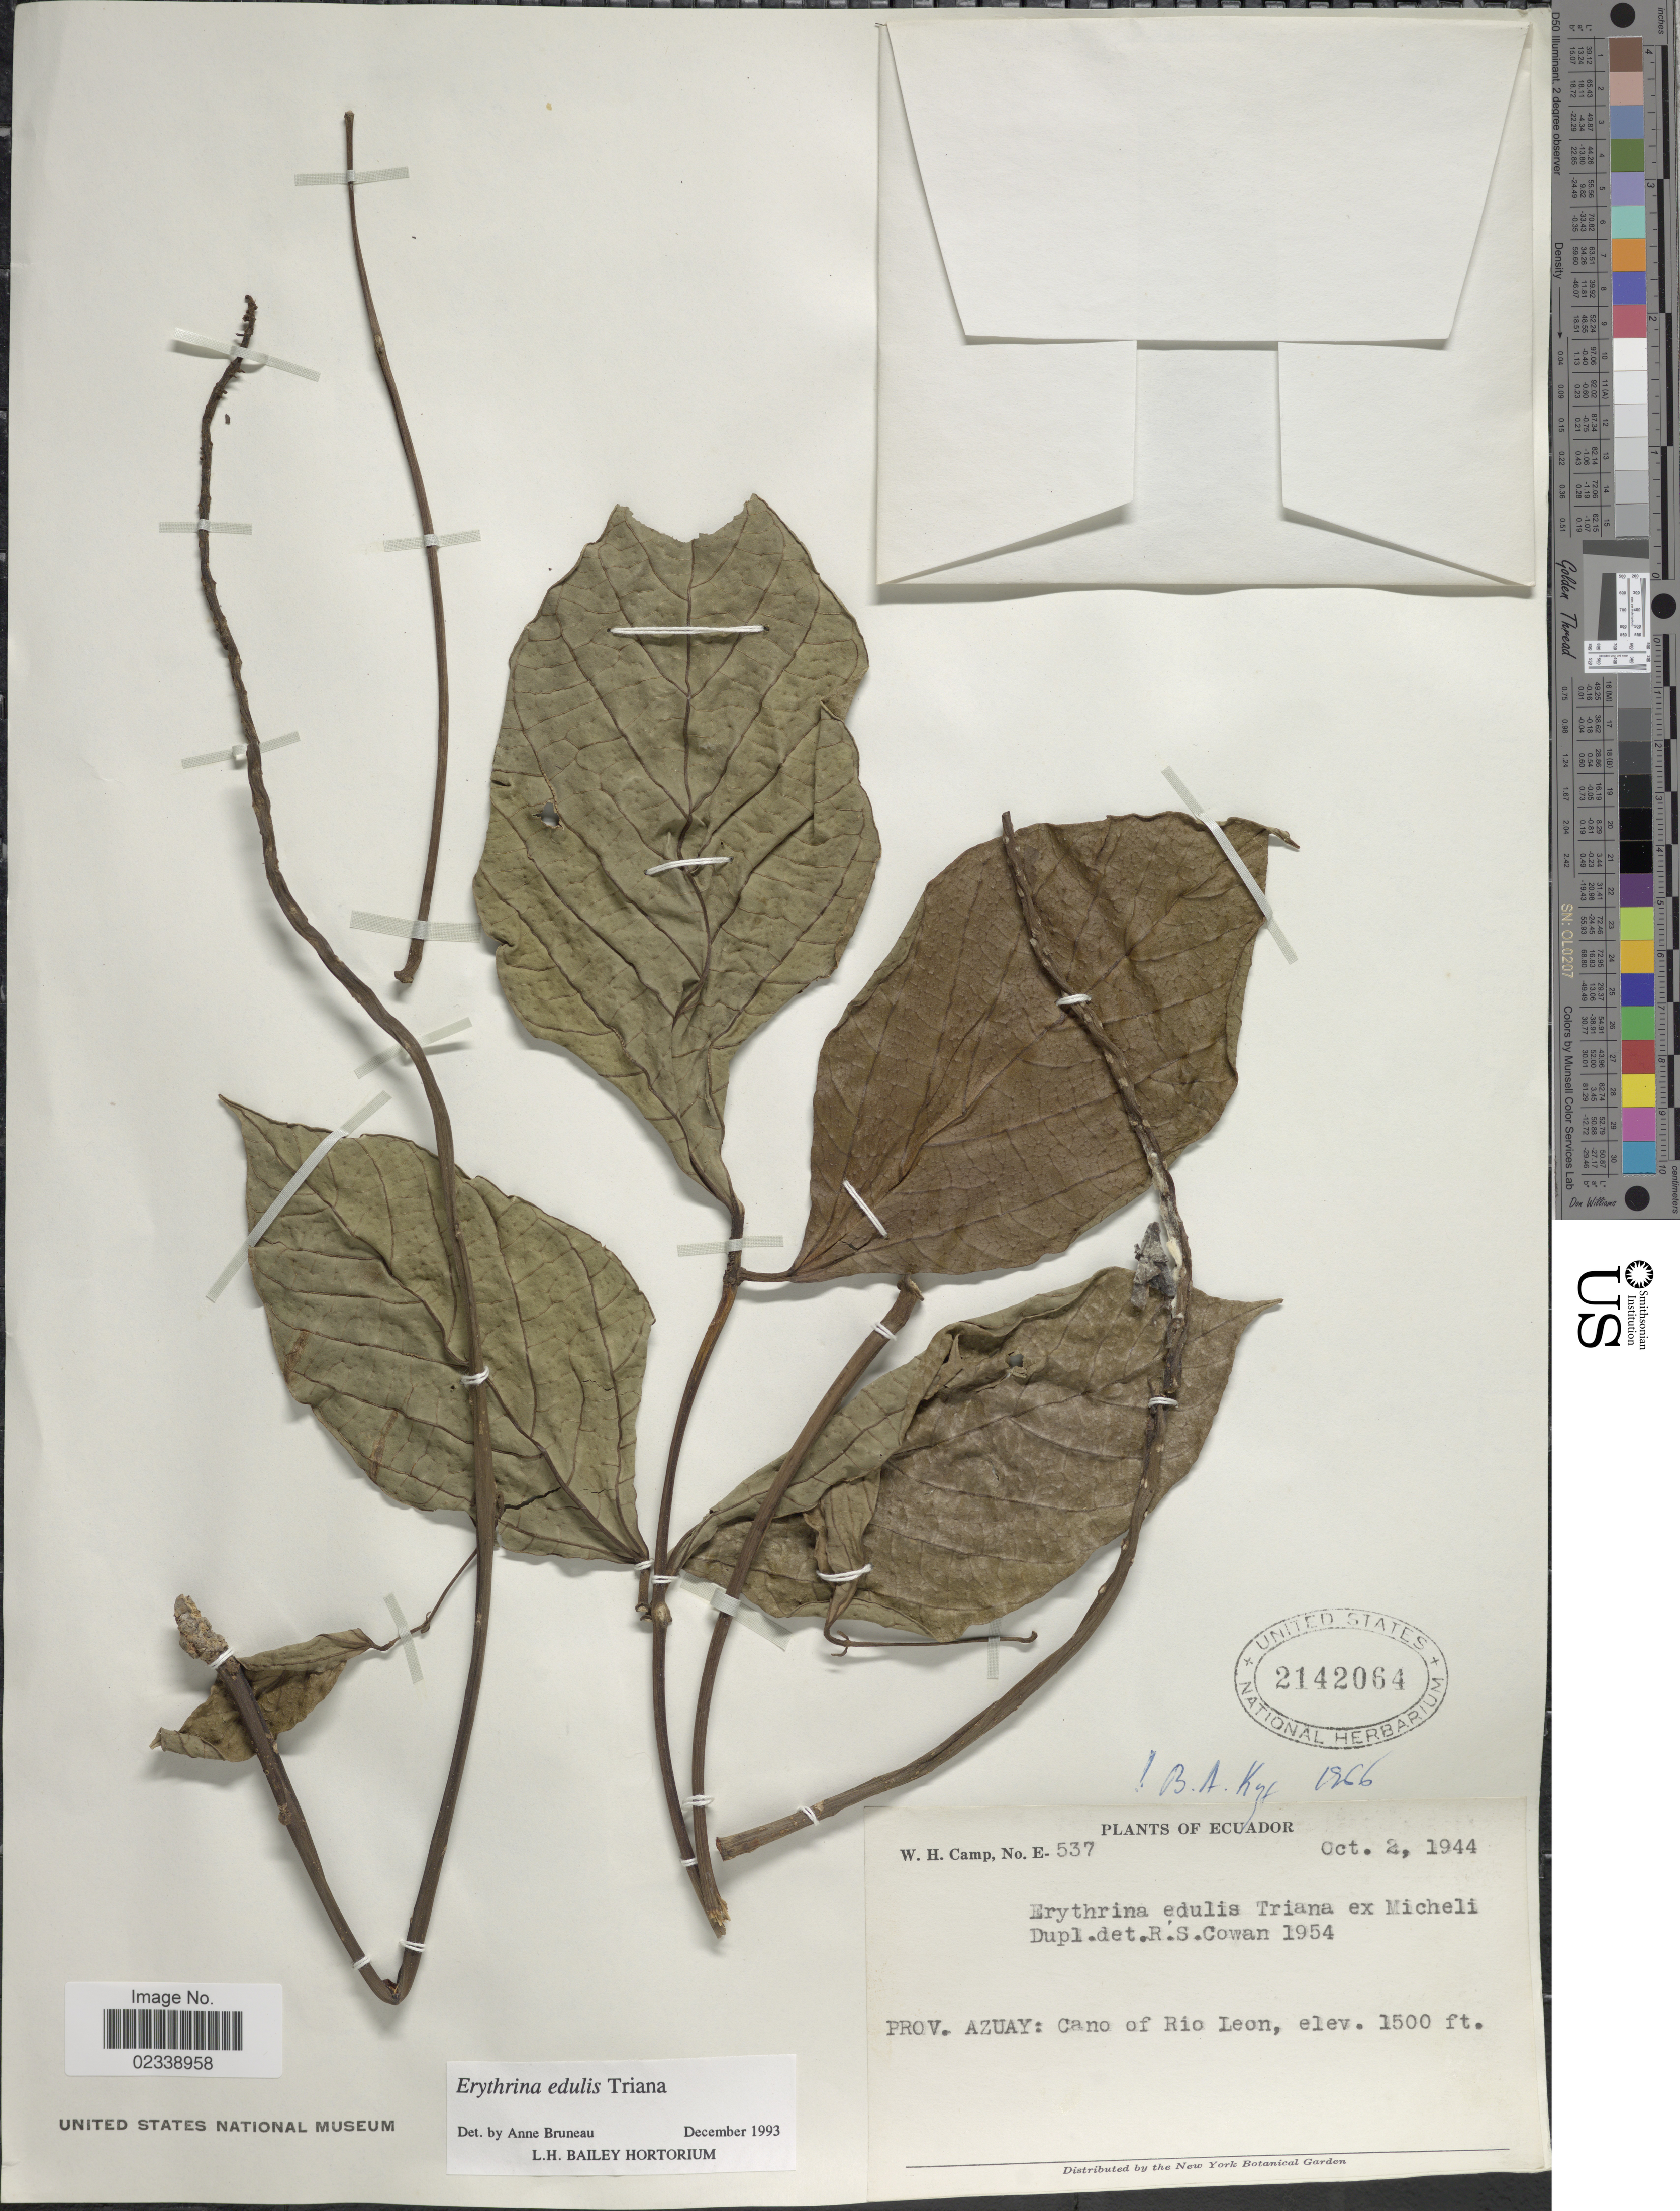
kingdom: Plantae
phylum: Tracheophyta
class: Magnoliopsida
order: Fabales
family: Fabaceae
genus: Erythrina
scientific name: Erythrina edulis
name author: Triana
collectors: W. H. Camp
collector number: E-537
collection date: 1944-10-02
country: Ecuador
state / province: Azuay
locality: Cano of Rio Leon.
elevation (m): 457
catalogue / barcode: US 2142064